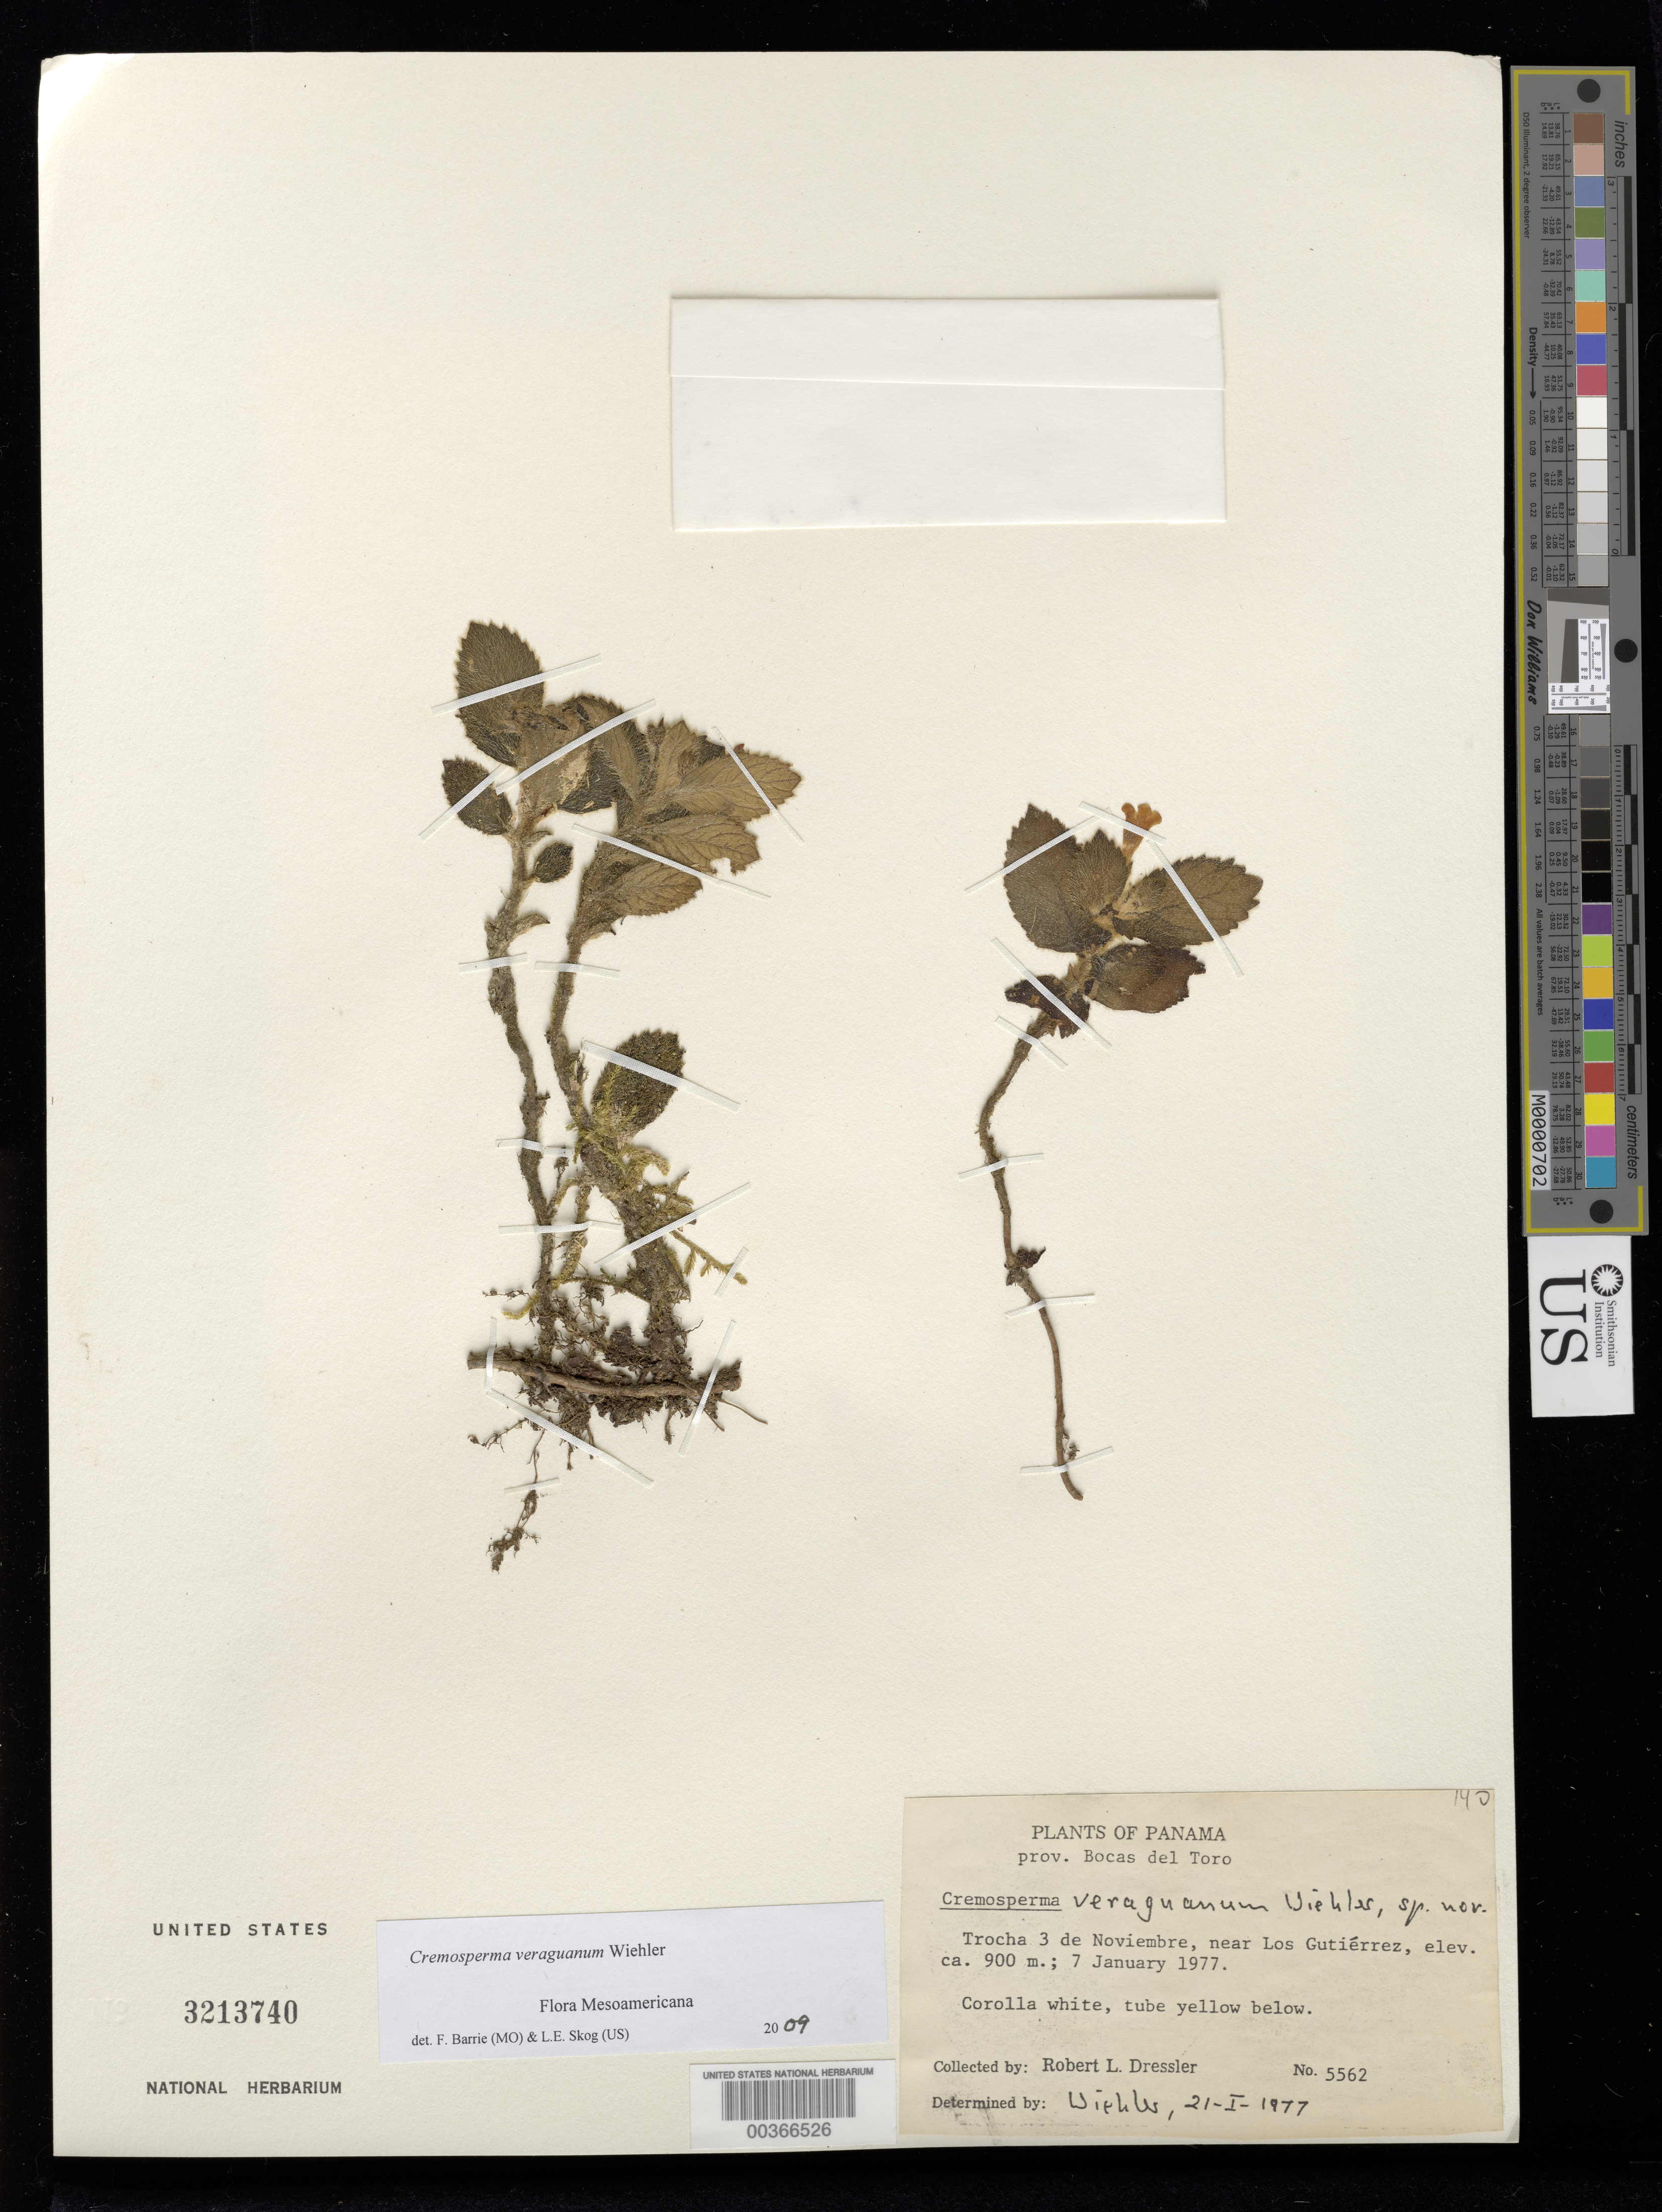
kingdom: Plantae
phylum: Tracheophyta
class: Magnoliopsida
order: Lamiales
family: Gesneriaceae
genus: Cremosperma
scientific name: Cremosperma veraguanum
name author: Wiehler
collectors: R. Dressler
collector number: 5562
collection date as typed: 07 Jan 1977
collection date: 1977-01-07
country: Panama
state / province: Bocas del Toro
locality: Trocha 3 de Noviembre, near Los Gutierrez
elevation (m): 900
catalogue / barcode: US 3213740